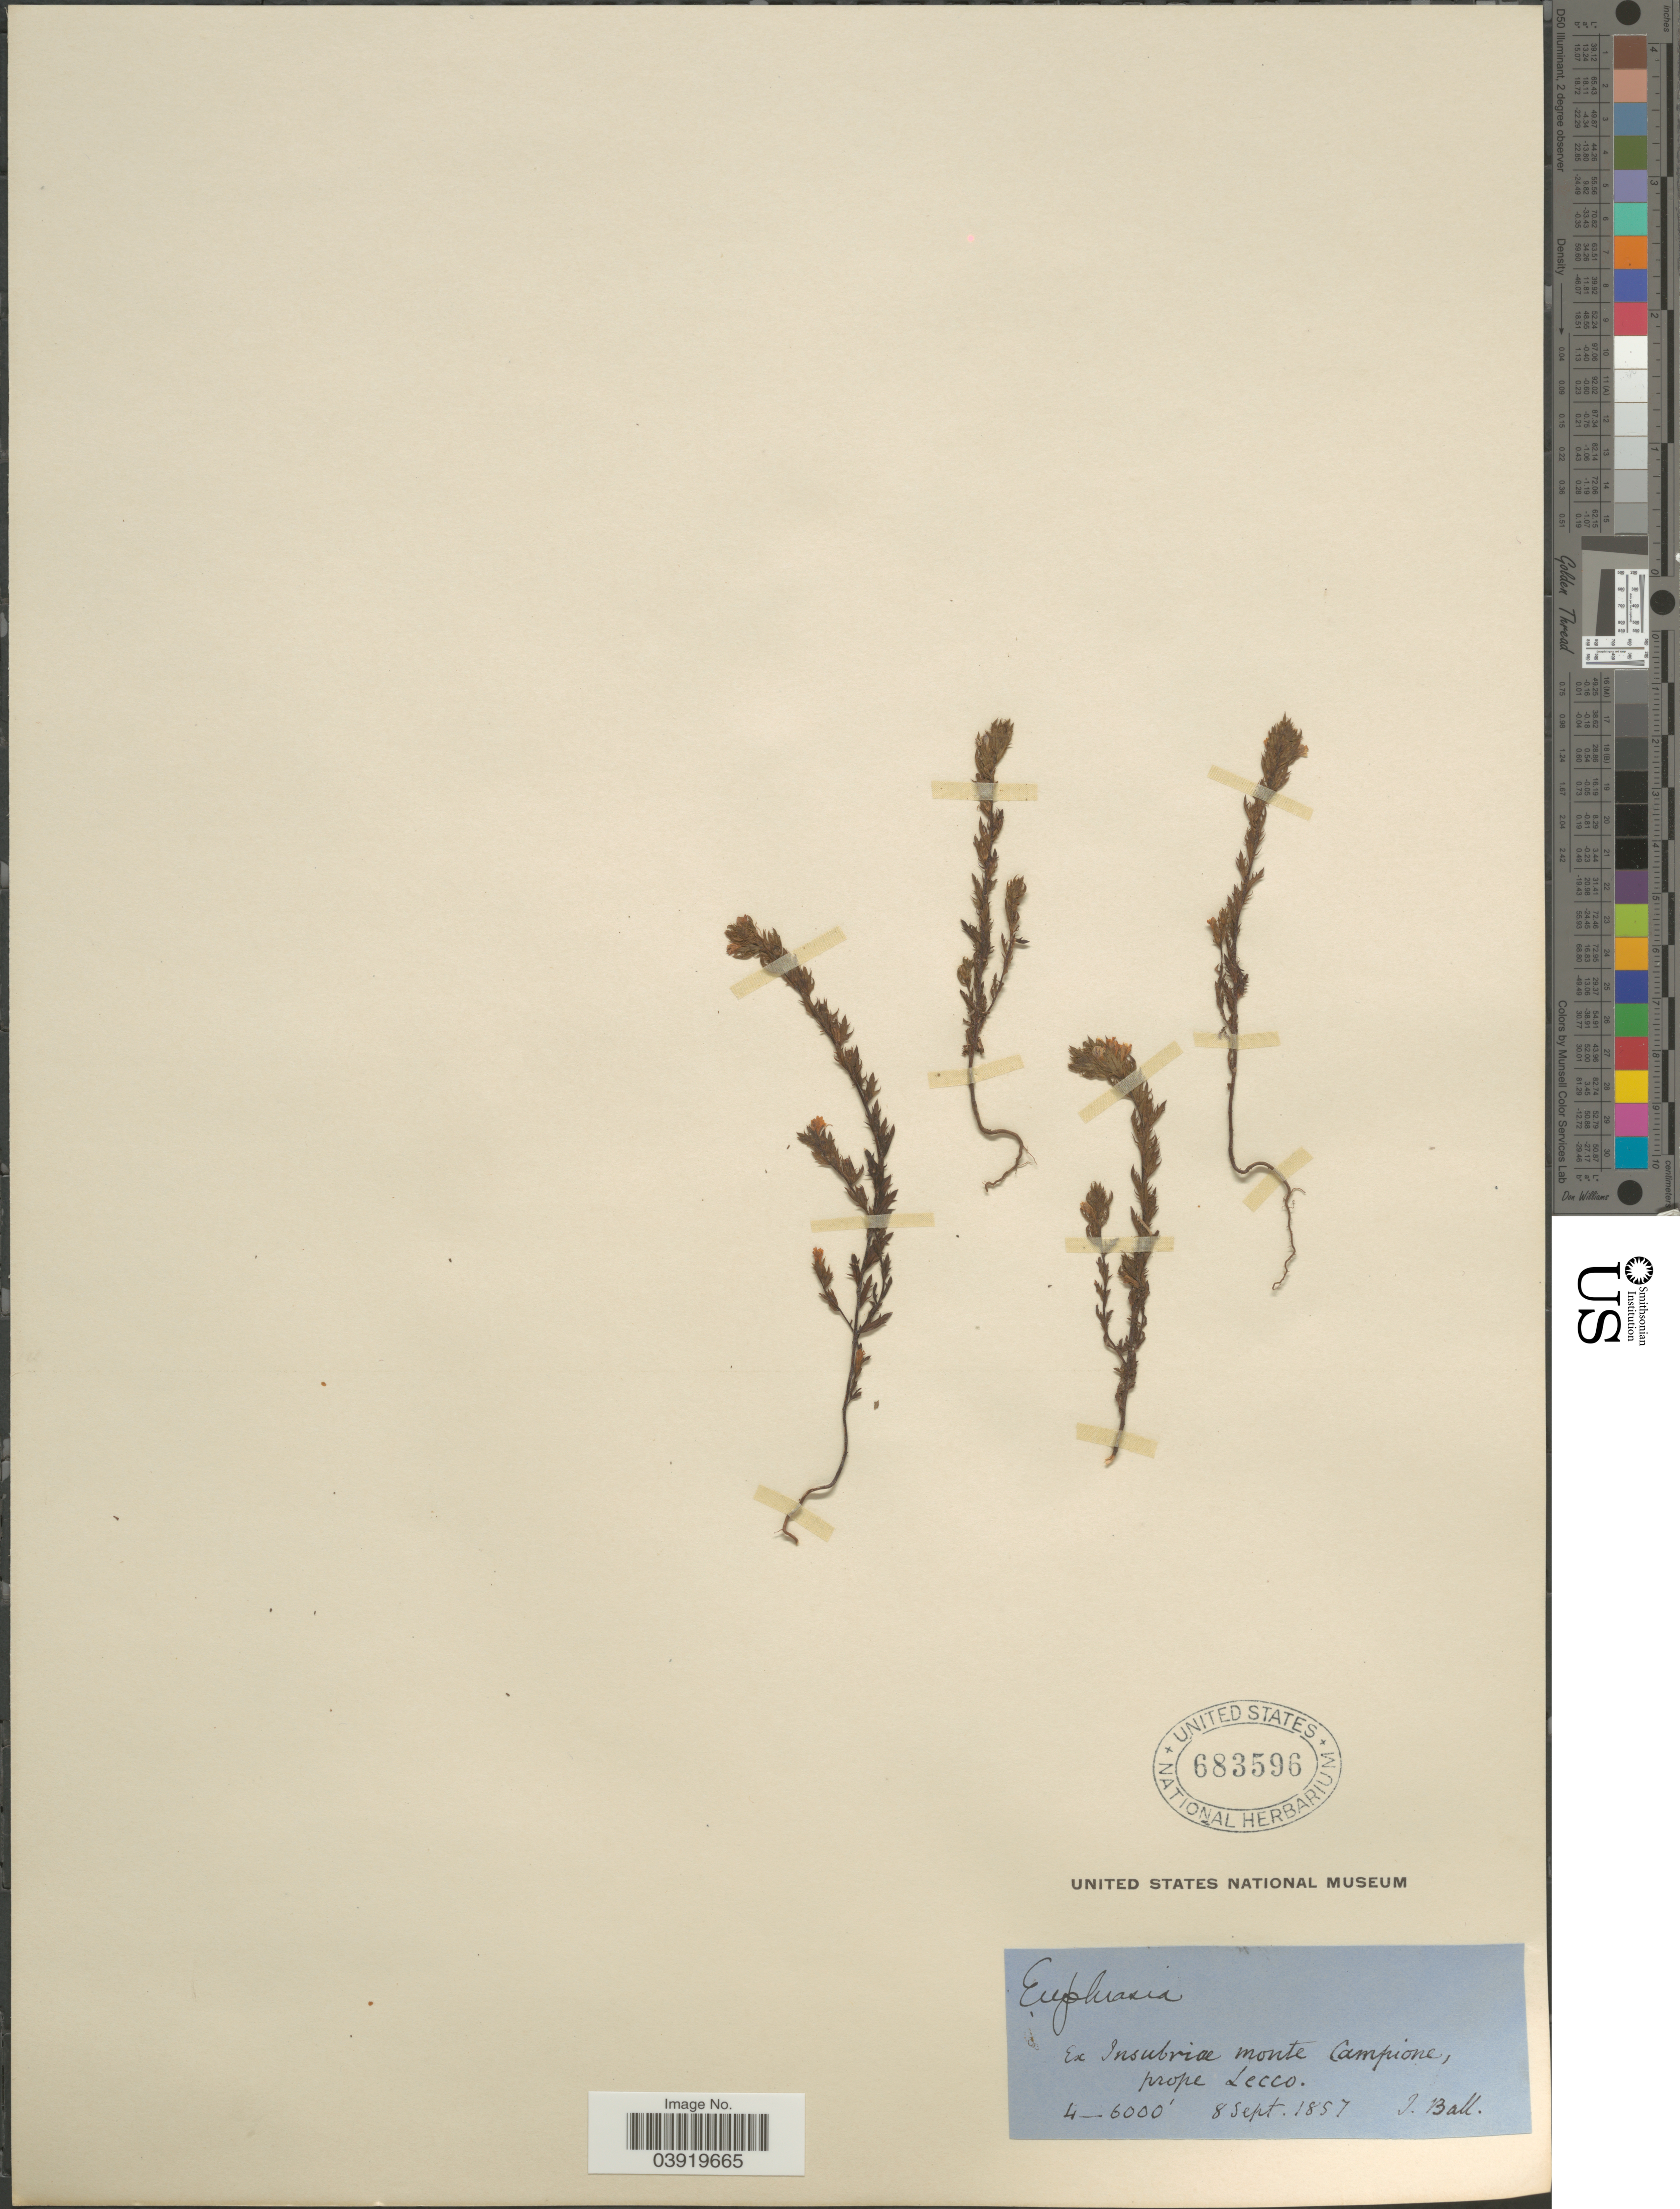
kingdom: Plantae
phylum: Tracheophyta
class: Magnoliopsida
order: Lamiales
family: Orobanchaceae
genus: Euphrasia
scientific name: Euphrasia sp.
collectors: J. Ball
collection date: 1857-09-08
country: Italy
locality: Ex Insubriae monte Campione, prope Lecco.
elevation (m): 1219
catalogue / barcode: US 683596